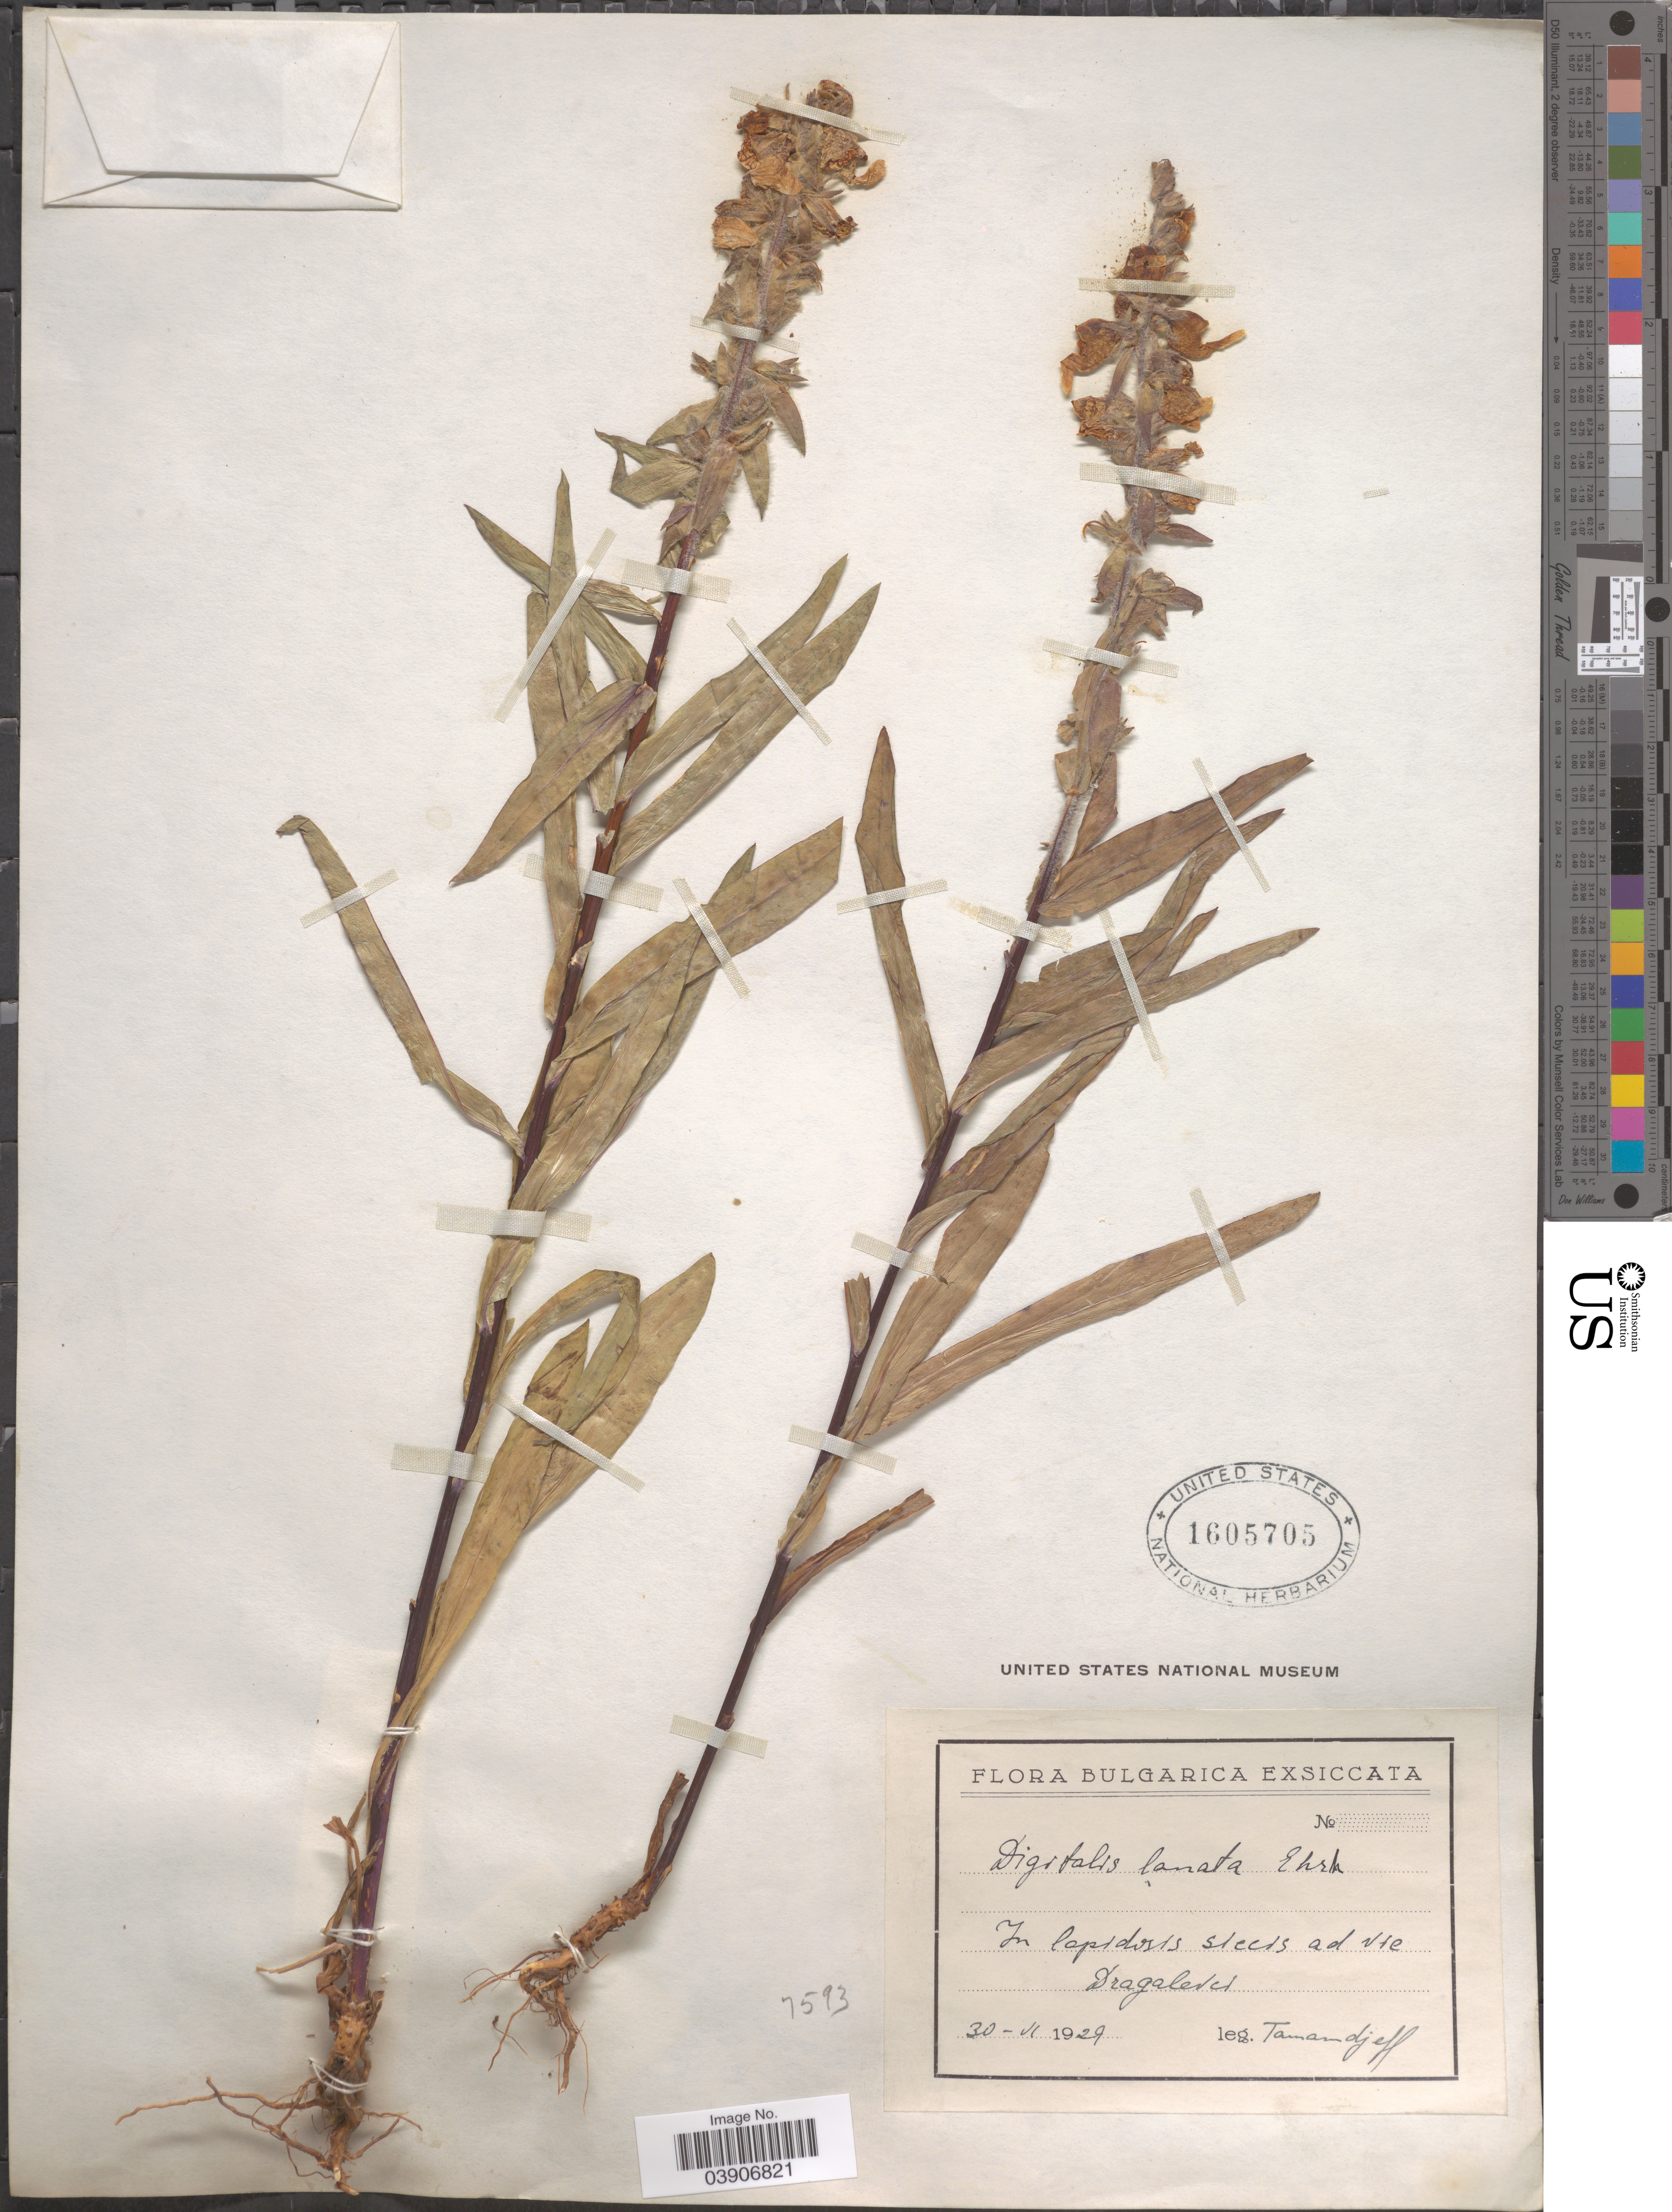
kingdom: Plantae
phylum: Tracheophyta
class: Magnoliopsida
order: Lamiales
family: Plantaginaceae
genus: Digitalis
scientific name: Digitalis lanata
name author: Ehrh.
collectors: -. Tamandjeff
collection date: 1929-11-30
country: Bulgaria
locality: In lapidosis steeds [interpreted] ad vte [interpreted] Dragalevci.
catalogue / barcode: US 1605705